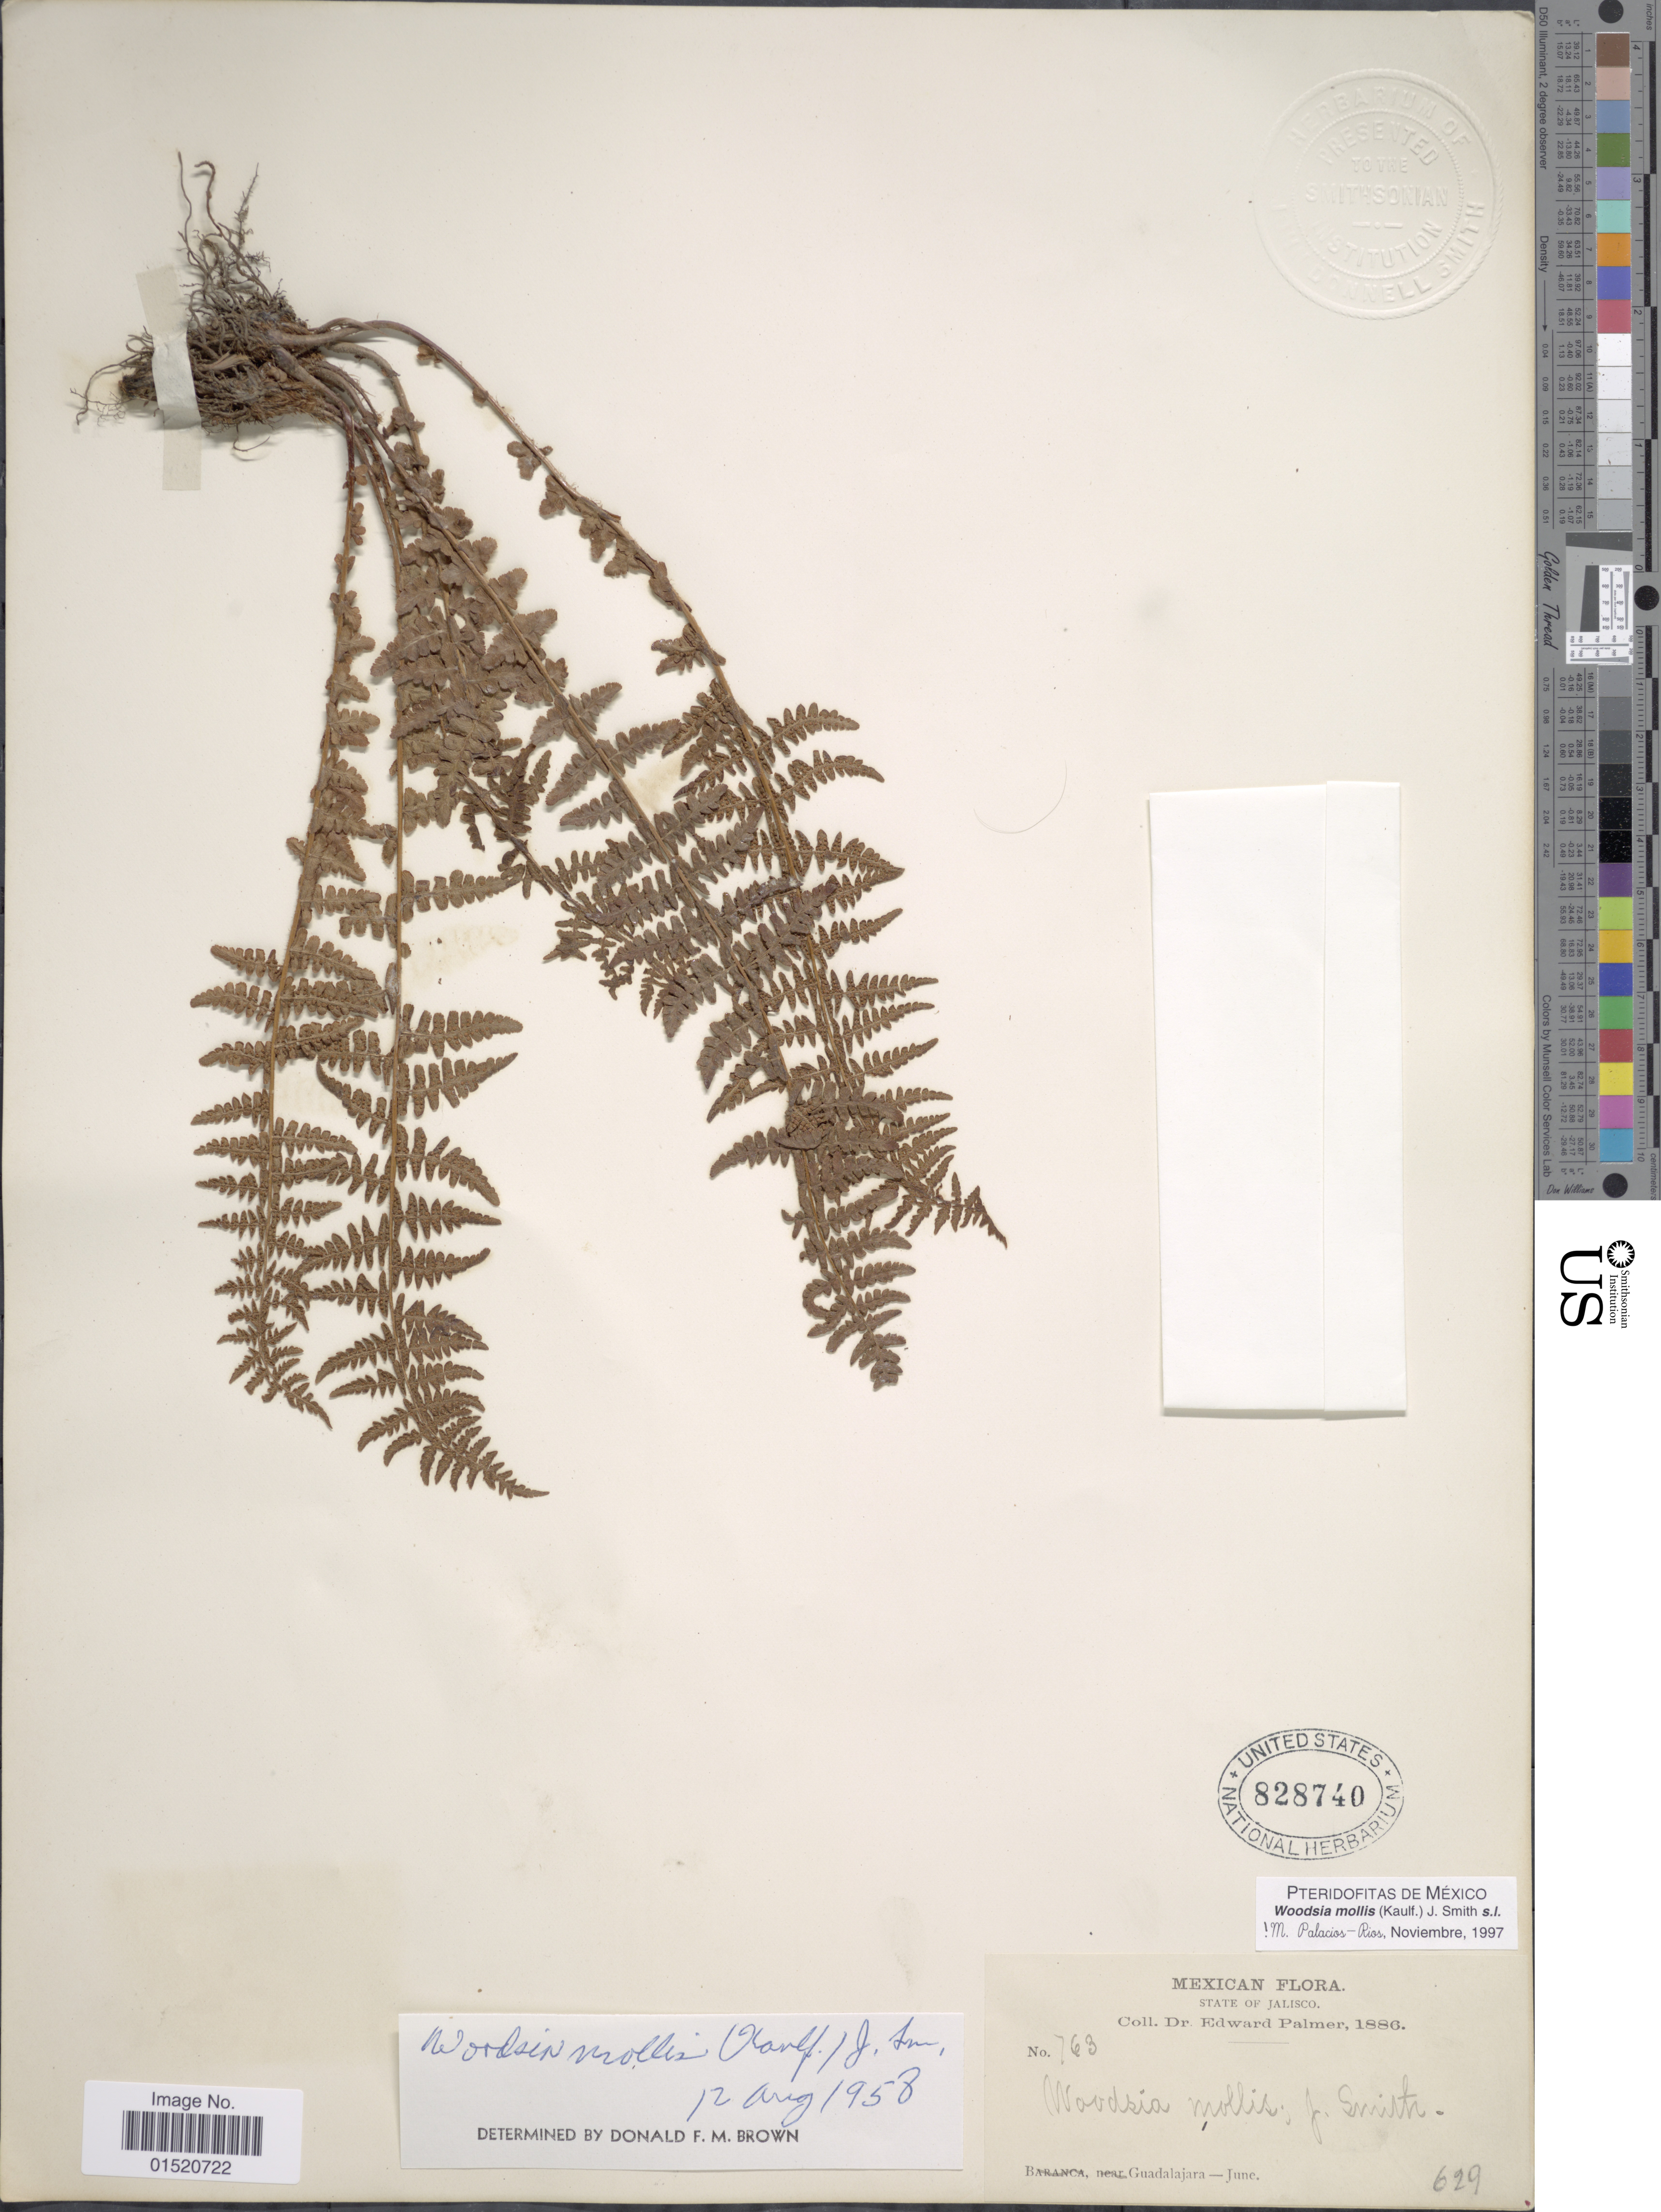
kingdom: Plantae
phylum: Tracheophyta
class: Polypodiopsida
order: Polypodiales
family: Woodsiaceae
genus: Woodsia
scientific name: Woodsia mollis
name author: (Kaulf.) J. Sm.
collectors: E. Palmer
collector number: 763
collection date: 1886-06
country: Mexico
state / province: Jalisco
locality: Guadalajara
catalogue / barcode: US 828740